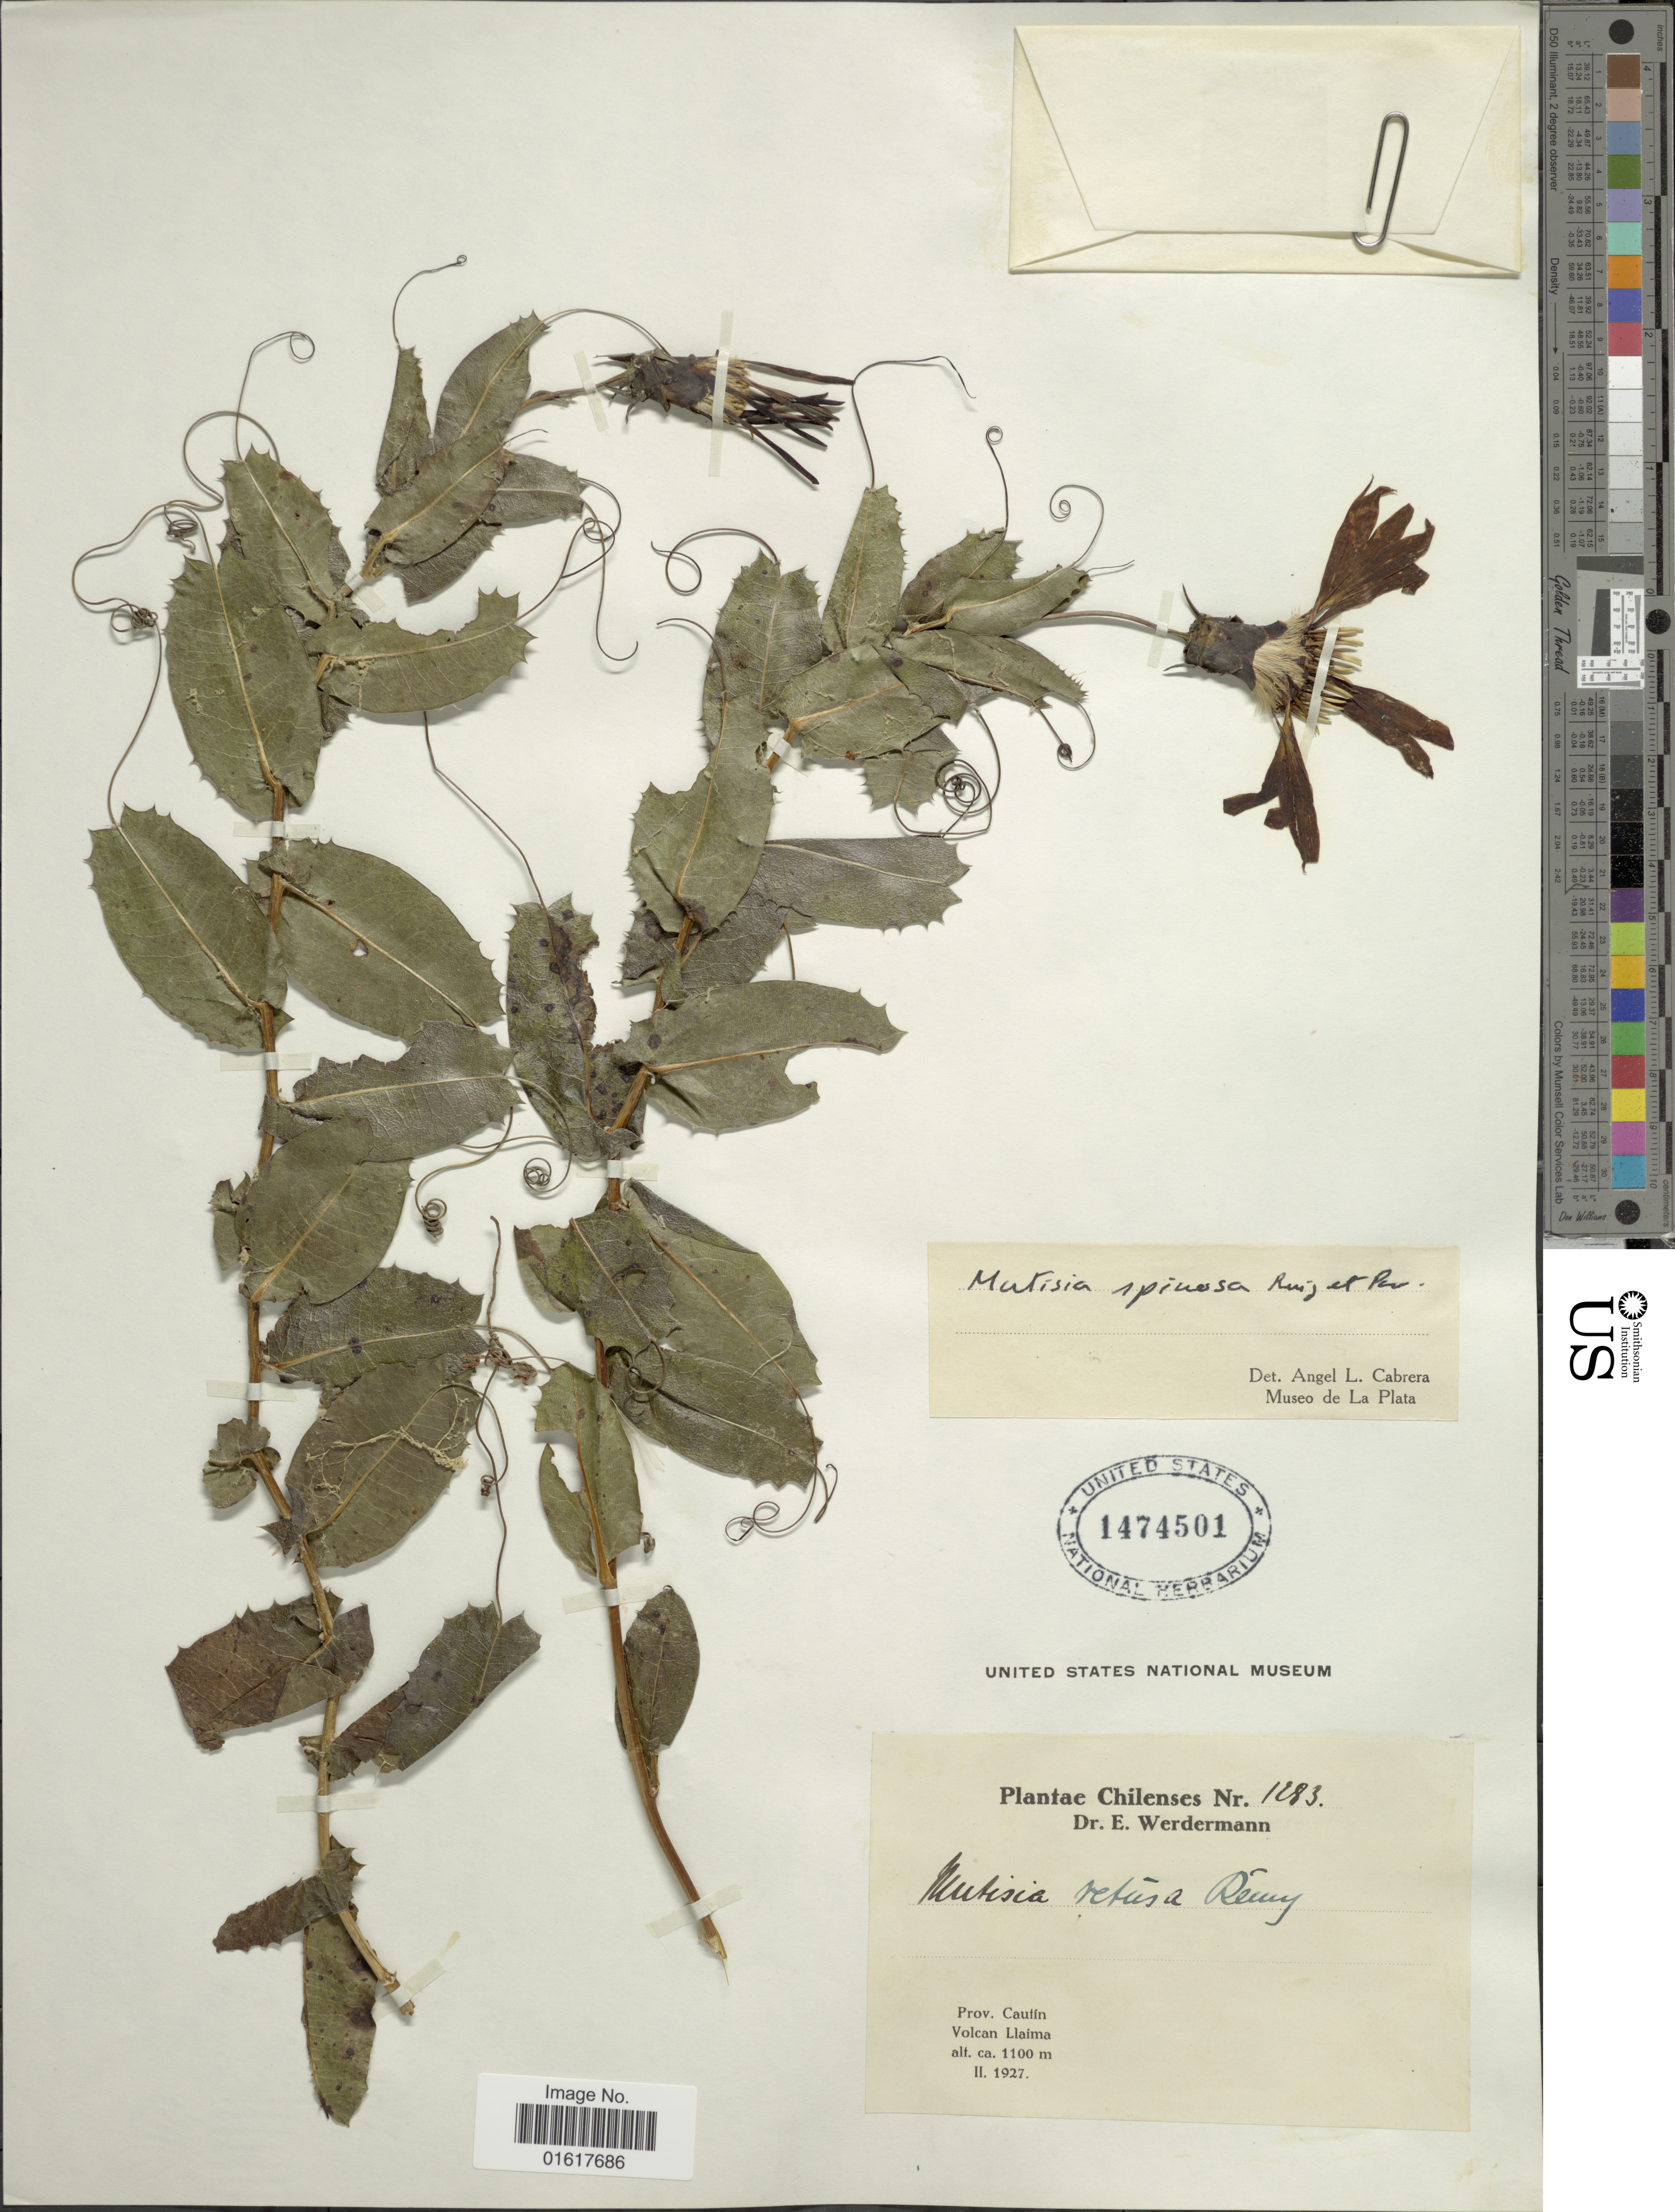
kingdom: Plantae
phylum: Tracheophyta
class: Magnoliopsida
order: Asterales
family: Asteraceae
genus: Mutisia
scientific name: Mutisia spinosa var. spinosa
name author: Ruiz & Pav.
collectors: E. Werdermann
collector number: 1283*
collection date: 1927-02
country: Chile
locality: Prov. Cautín. Volcan Llaima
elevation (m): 1100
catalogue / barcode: US 1474501